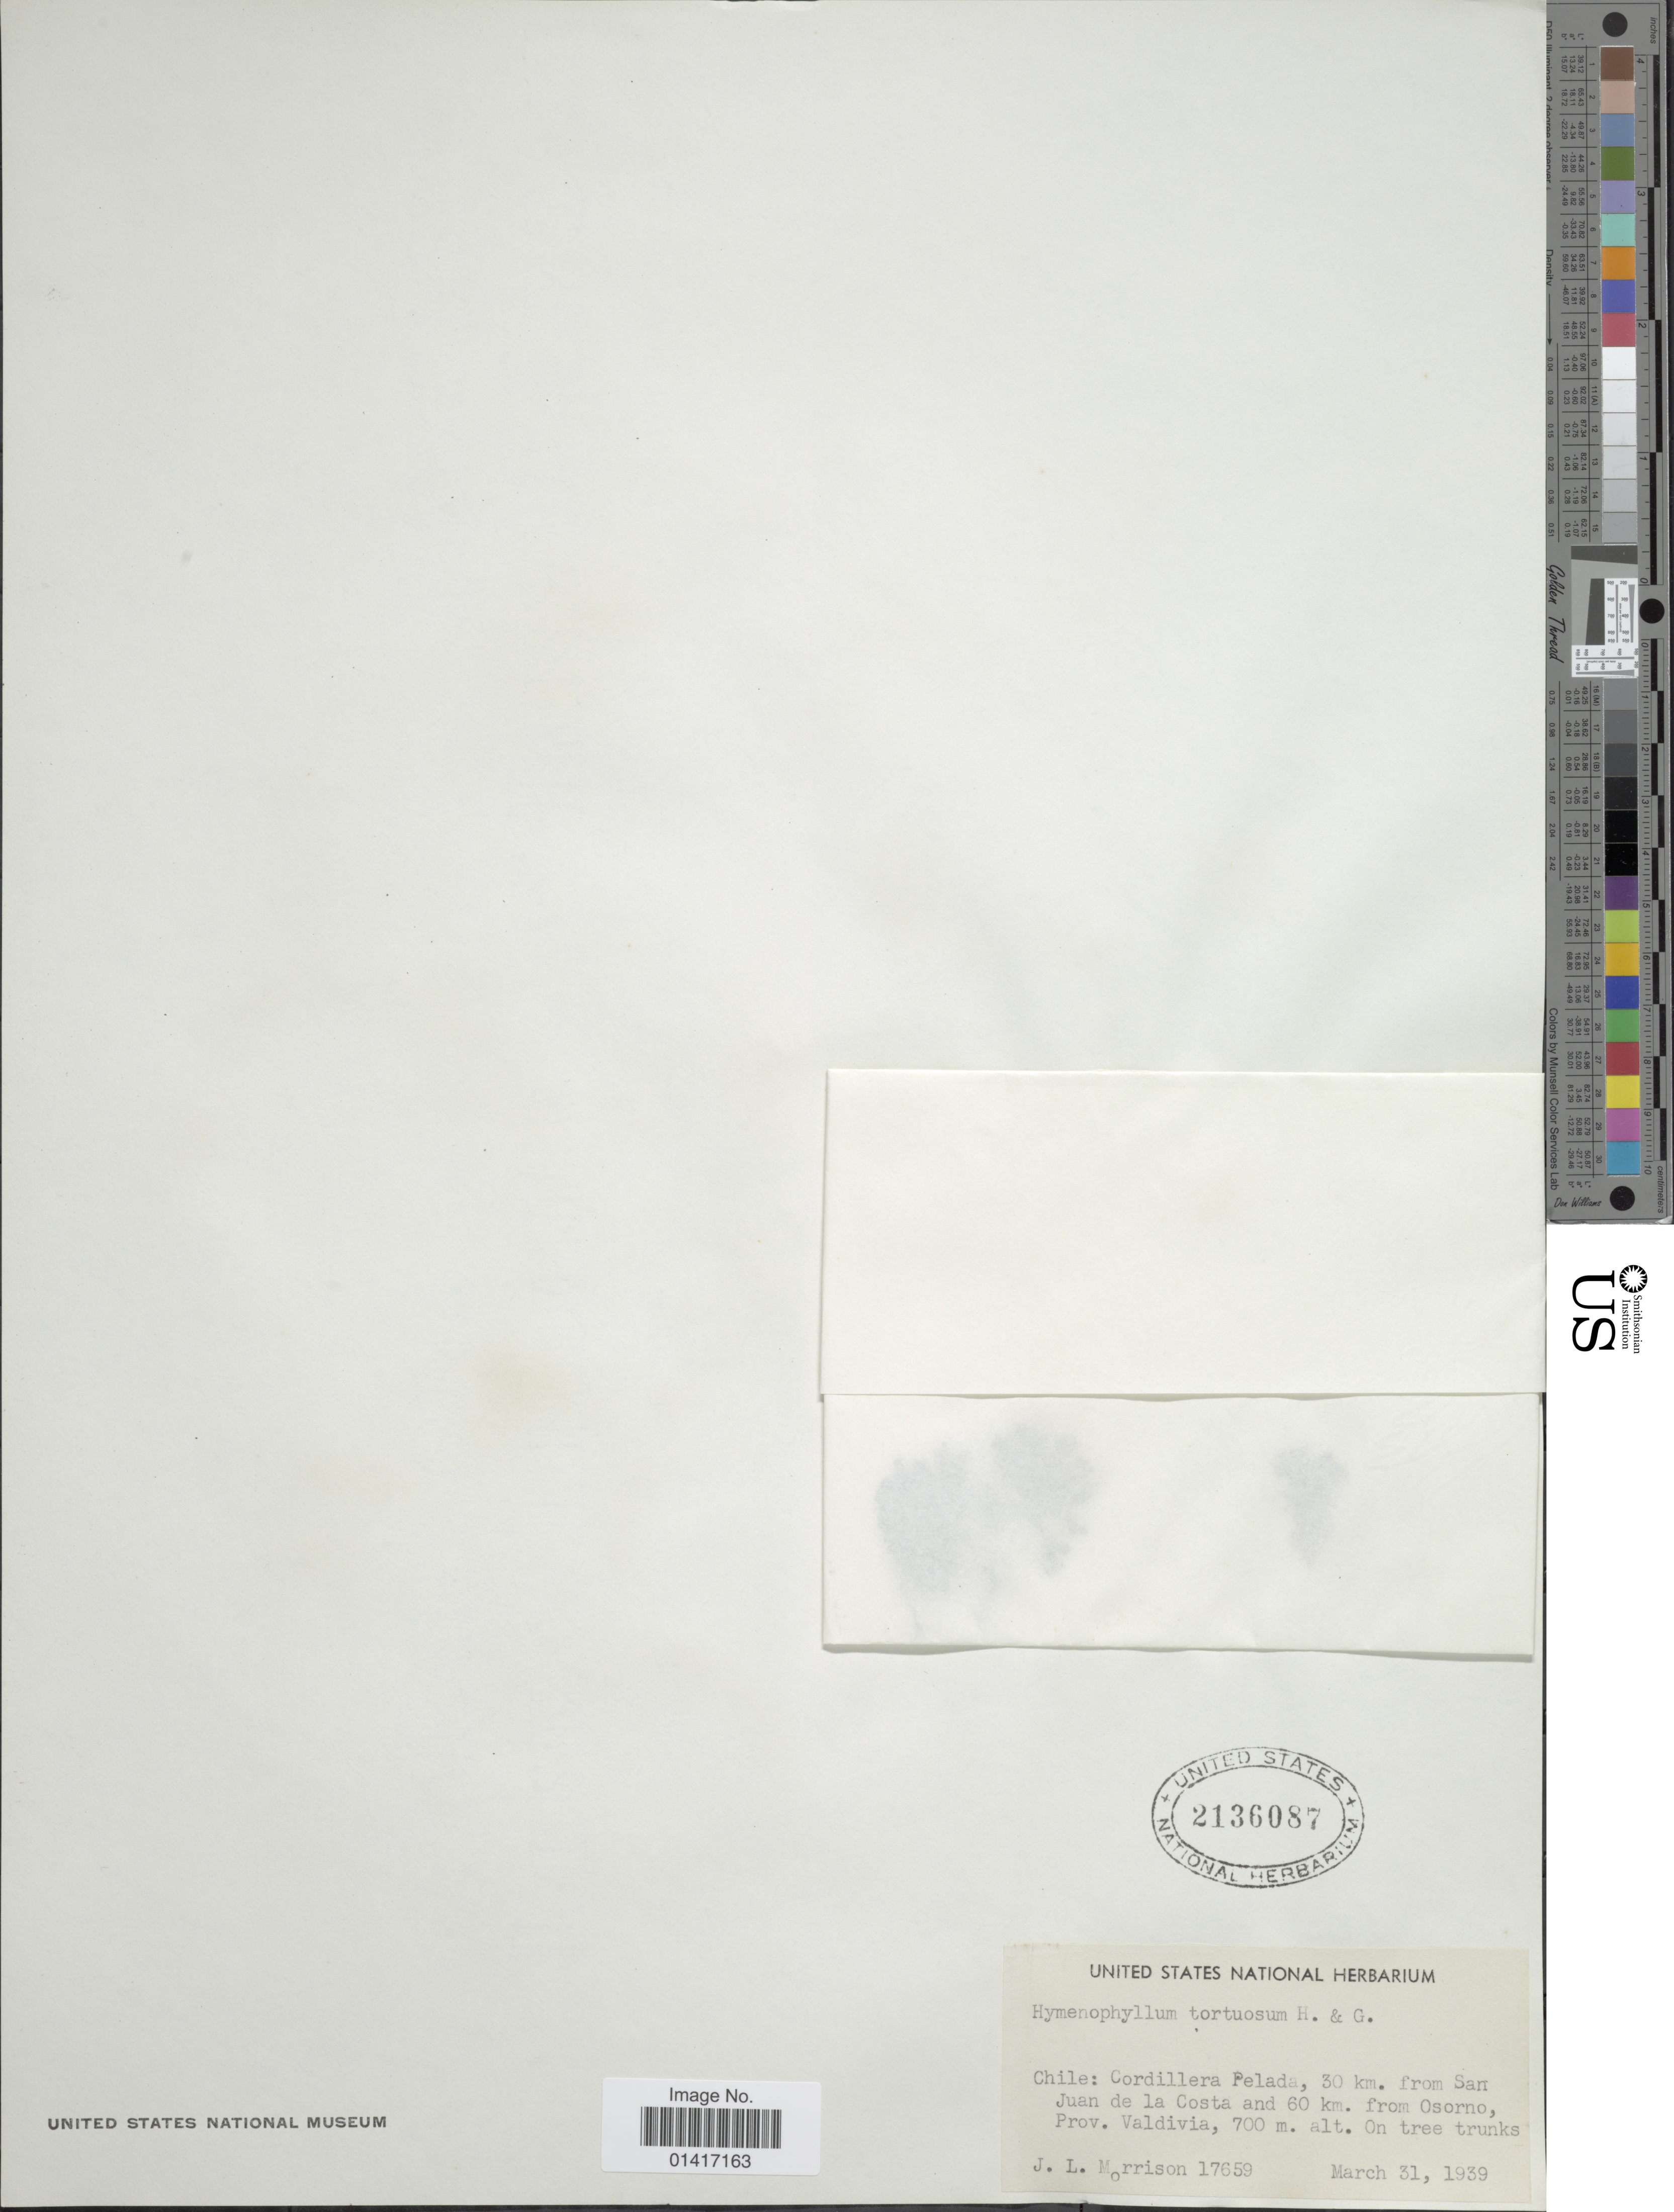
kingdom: Plantae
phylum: Tracheophyta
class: Polypodiopsida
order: Hymenophyllales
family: Hymenophyllaceae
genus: Hymenophyllum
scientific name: Hymenophyllum tortuosum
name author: Hook. & Grev.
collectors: J. L. Morrison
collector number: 17659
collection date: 1939-03-31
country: Chile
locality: Cordillera Pelada, 30 km. from San Juan de la Costa and 60 km. from Osorno, Prov. Valdivia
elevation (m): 700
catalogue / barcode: US 2136087